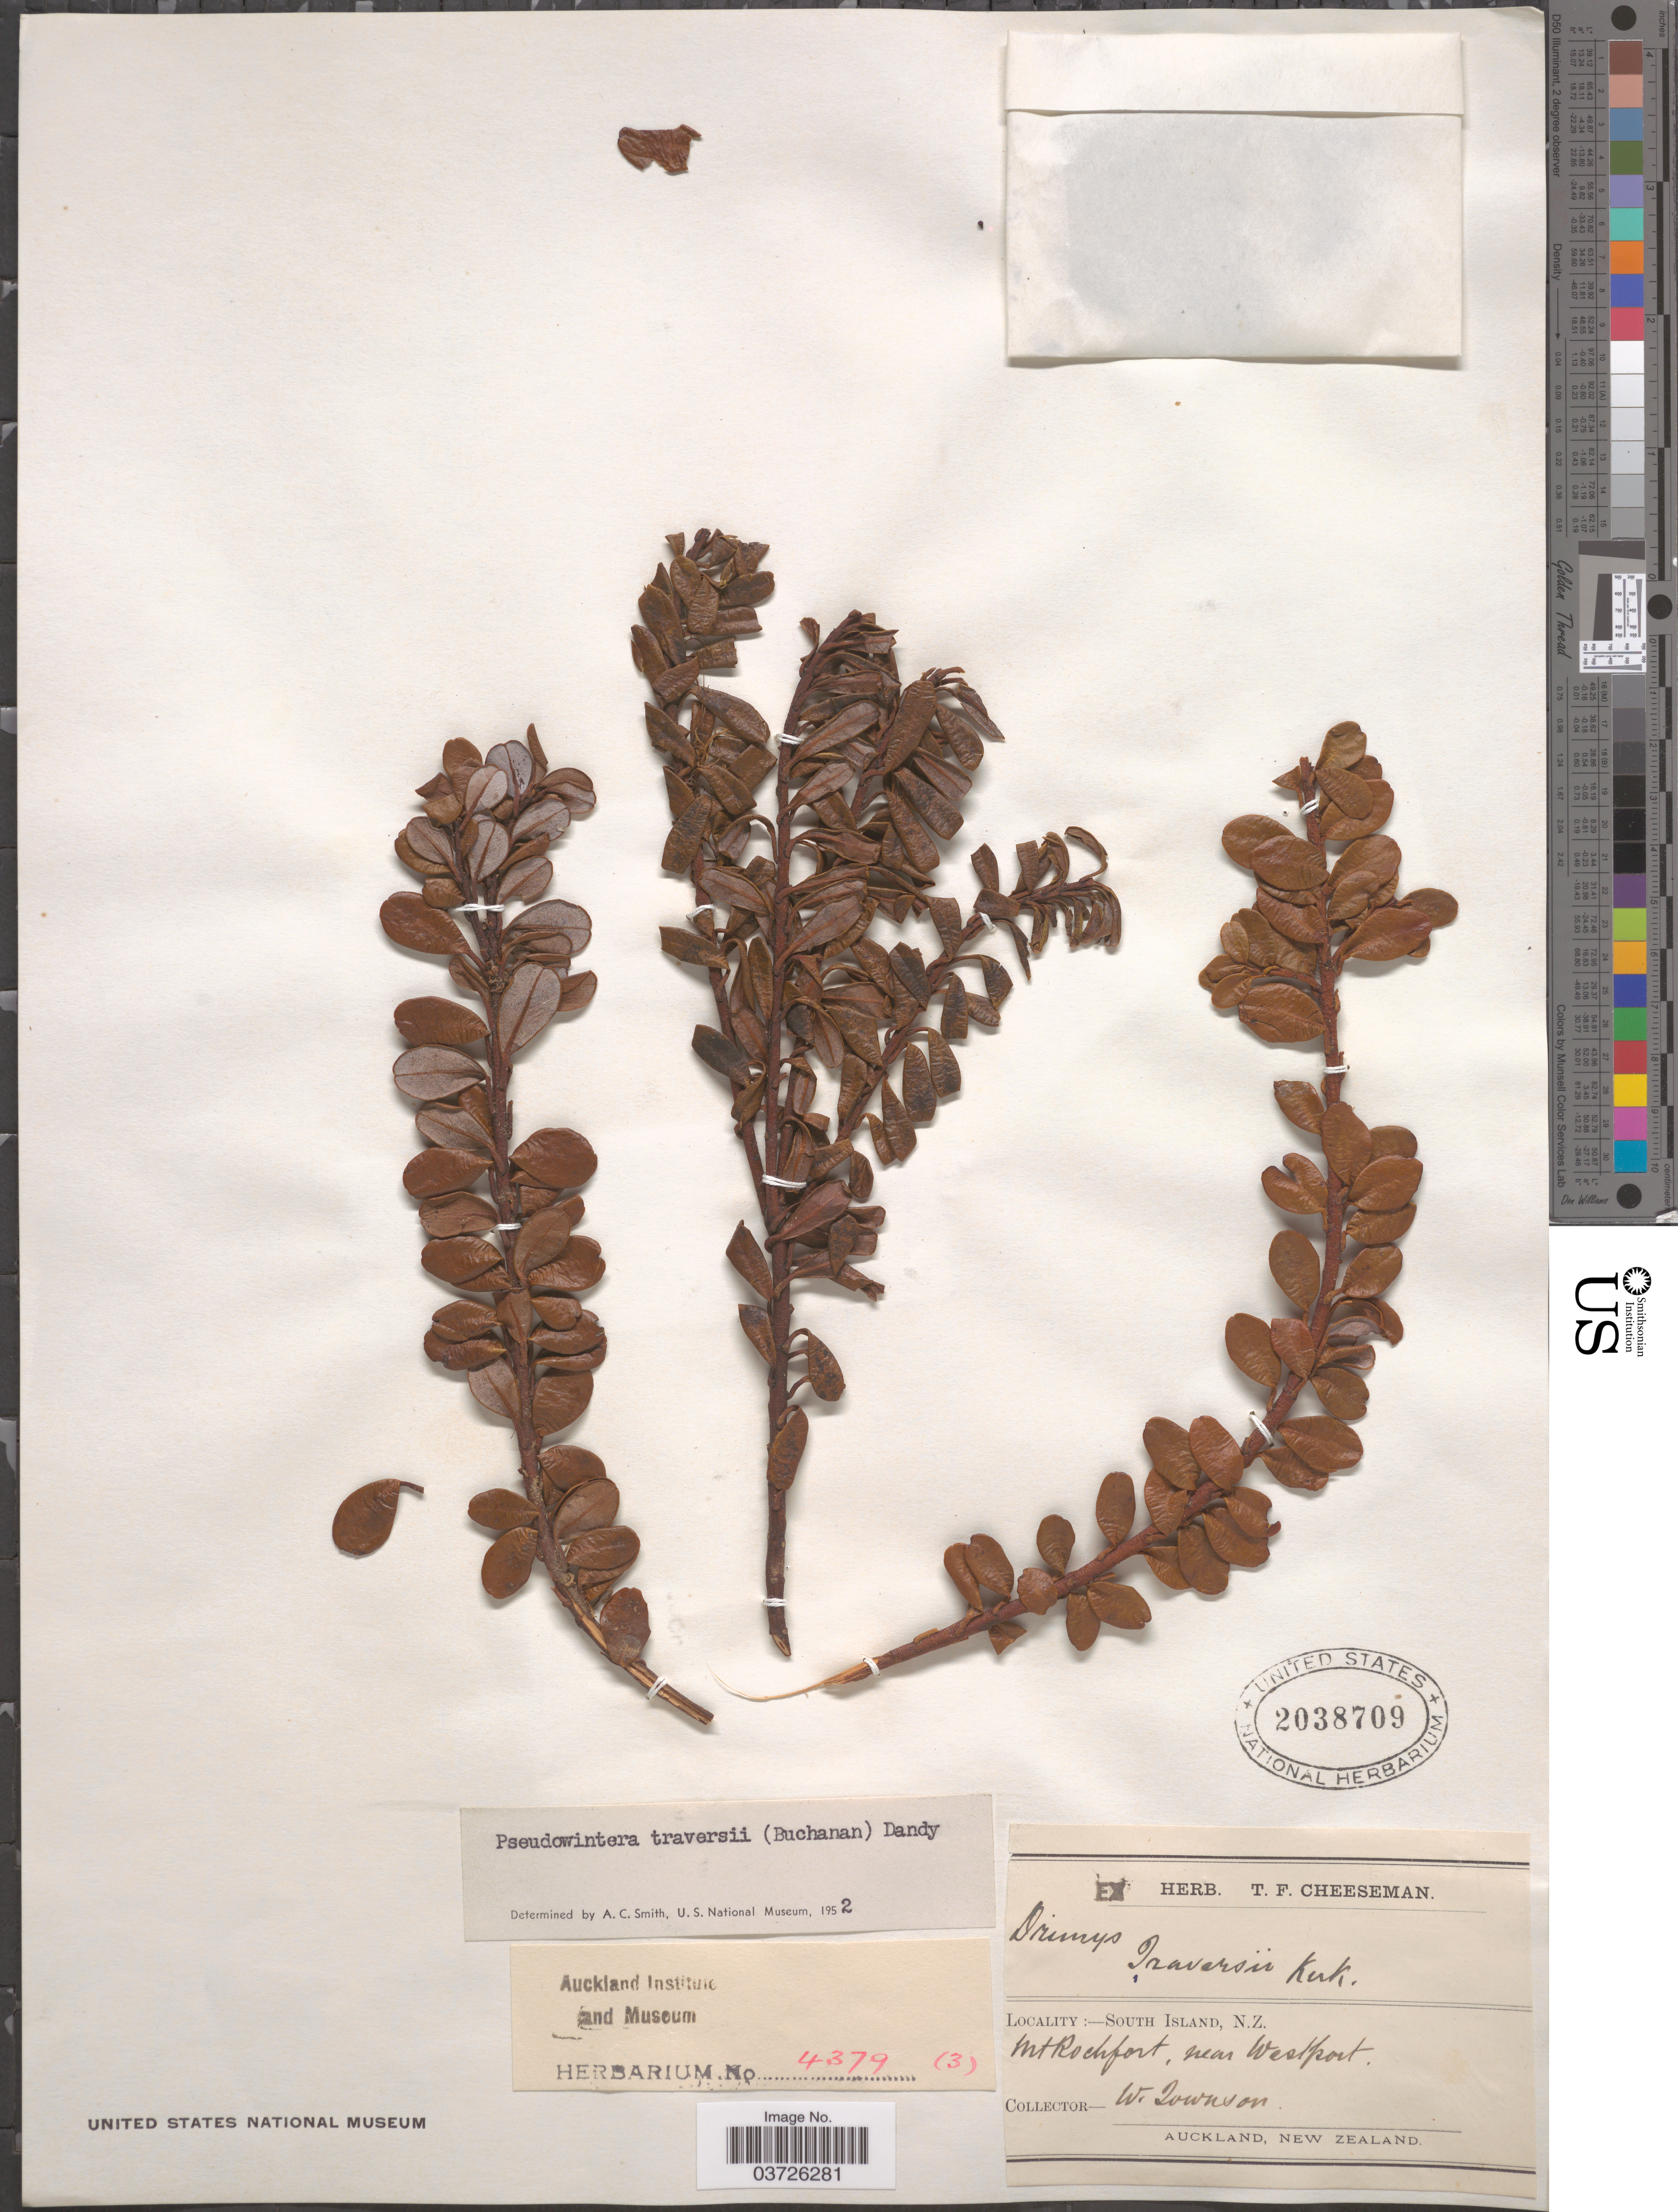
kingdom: Plantae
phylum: Tracheophyta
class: Magnoliopsida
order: Canellales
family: Winteraceae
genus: Pseudowintera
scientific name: Pseudowintera traversii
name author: (Buchanan) Dandy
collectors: W. Townson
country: New Zealand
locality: South Island. Mt Rockfort, near Westport.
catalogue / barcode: US 2038709